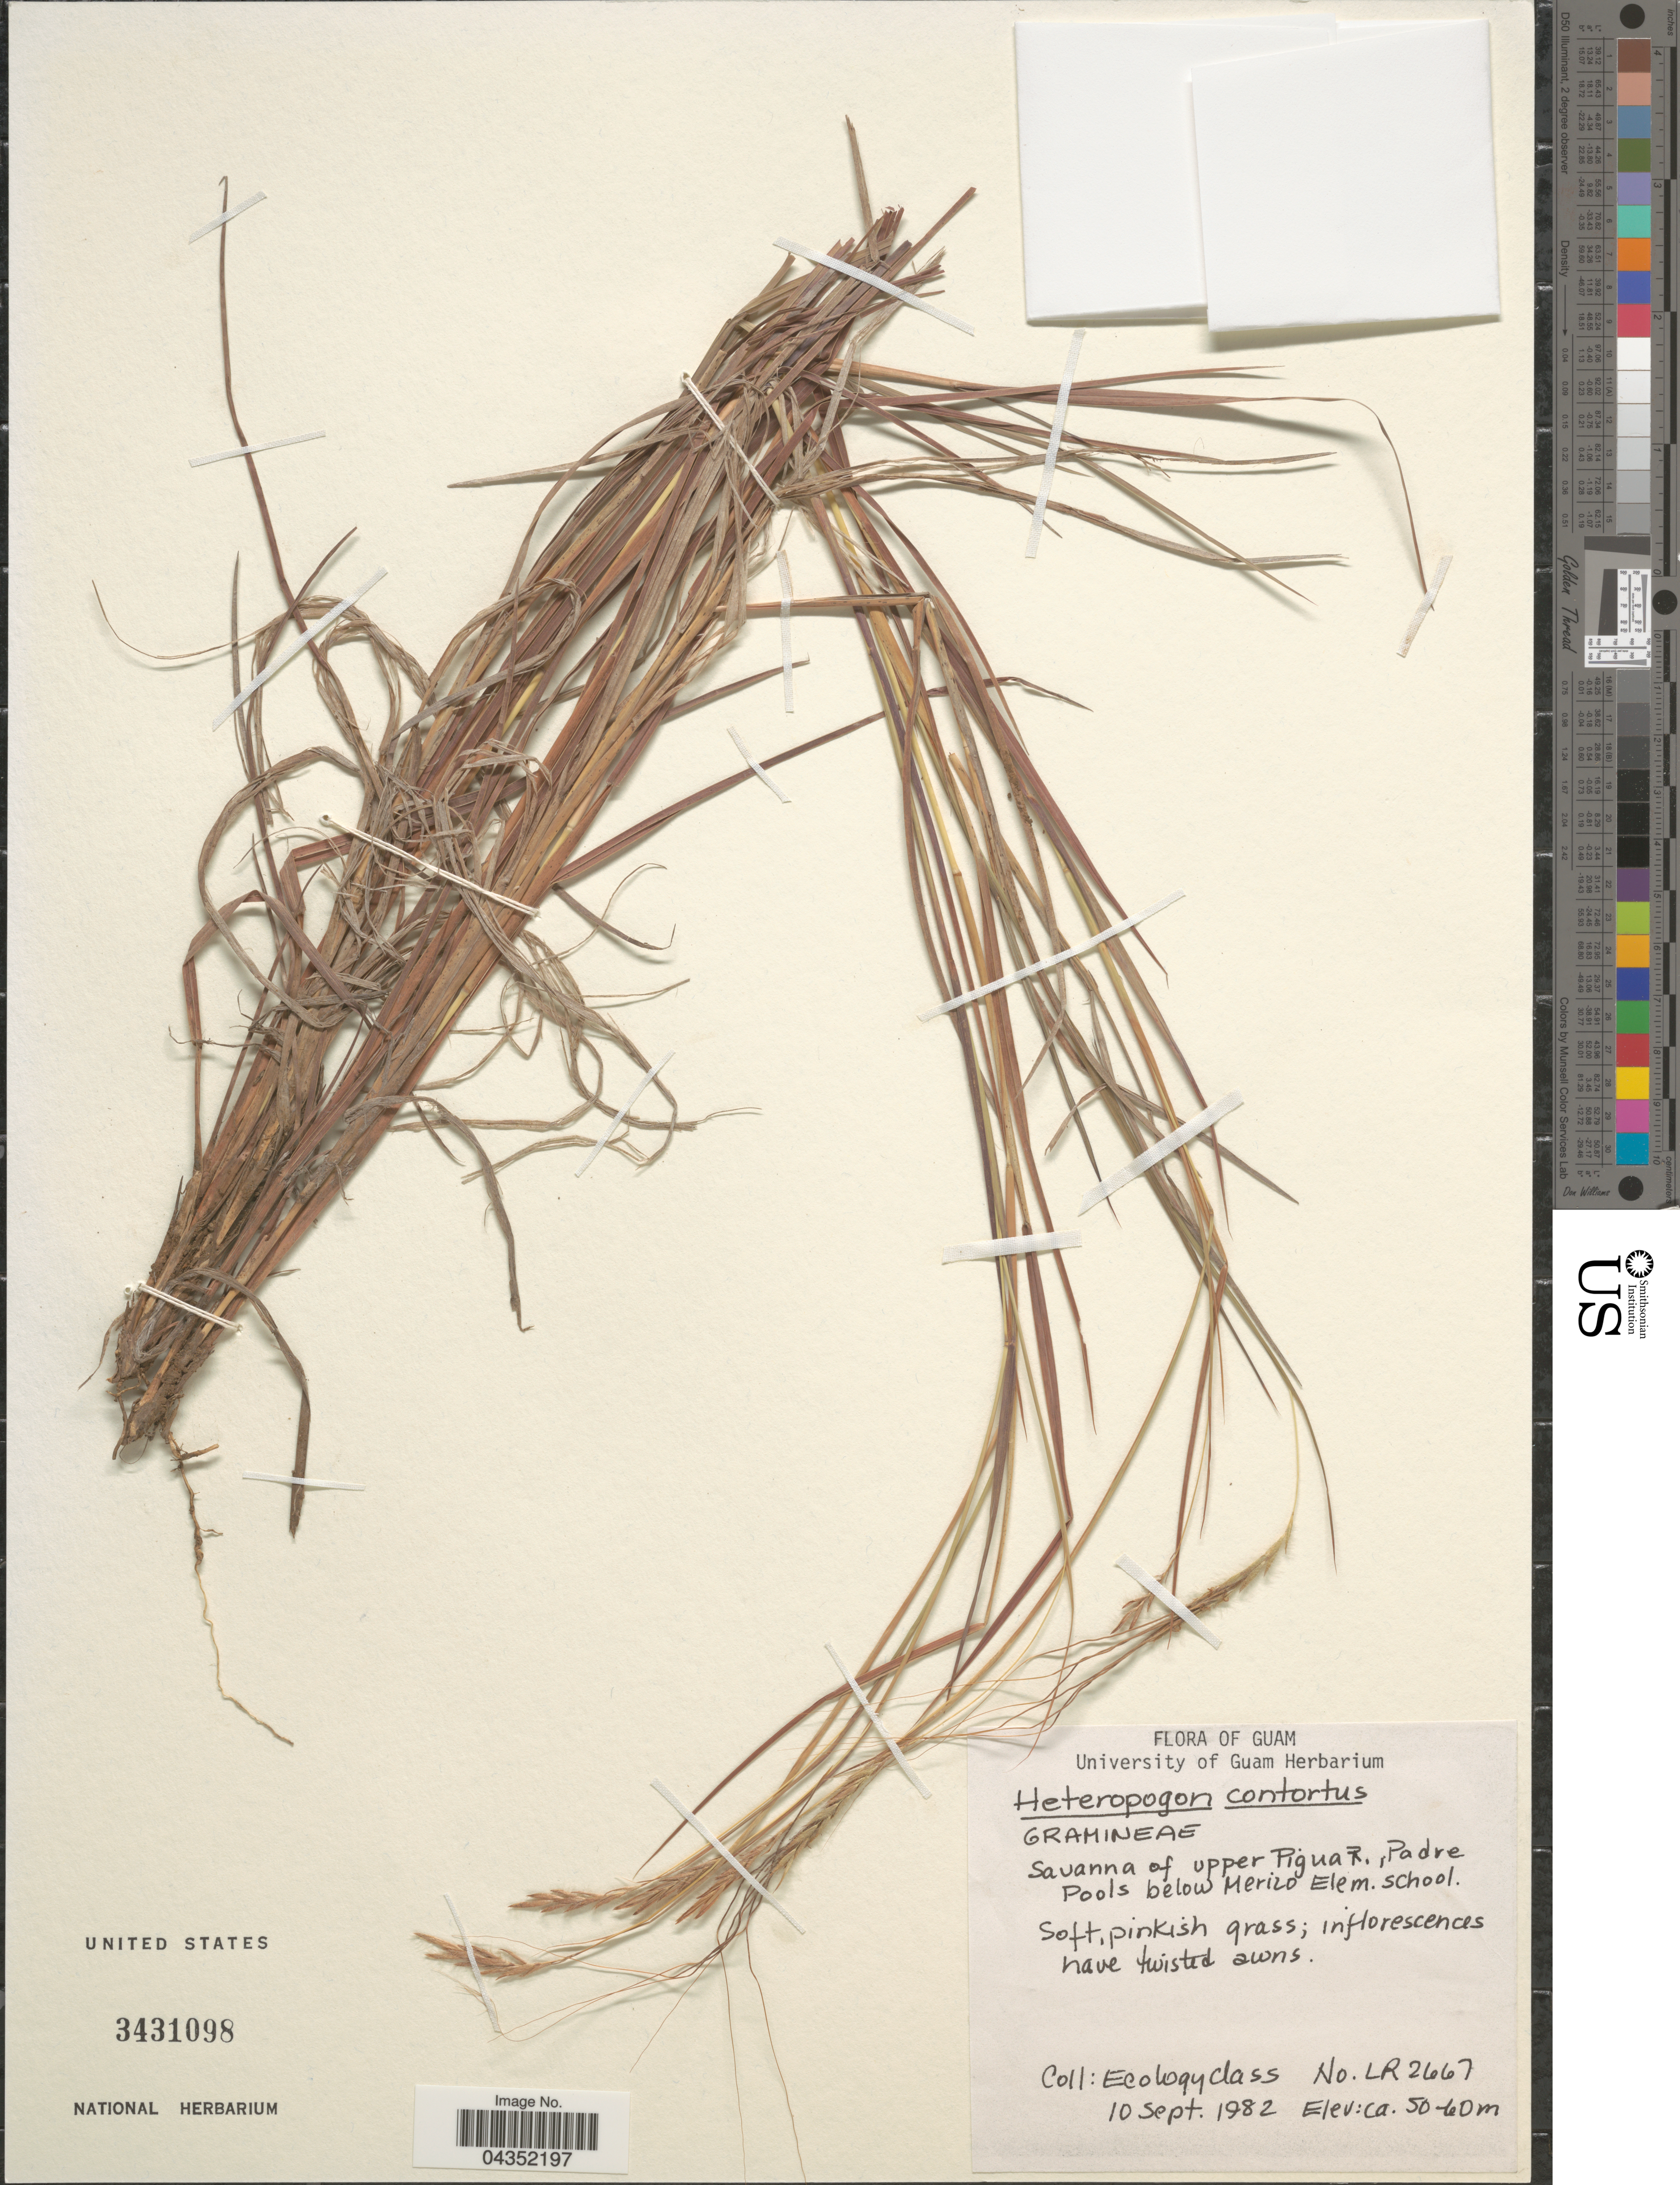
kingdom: Plantae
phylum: Tracheophyta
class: Liliopsida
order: Poales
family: Poaceae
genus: Heteropogon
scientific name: Heteropogon contortus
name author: (L.) P. Beauv. ex Roem. & Schult.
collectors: Ecology class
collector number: LR2667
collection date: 1982-09-10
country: Guam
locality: Savanna of upper Pigua R., Padre Pools below Merizo Elem. School.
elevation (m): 50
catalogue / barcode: US 3431098